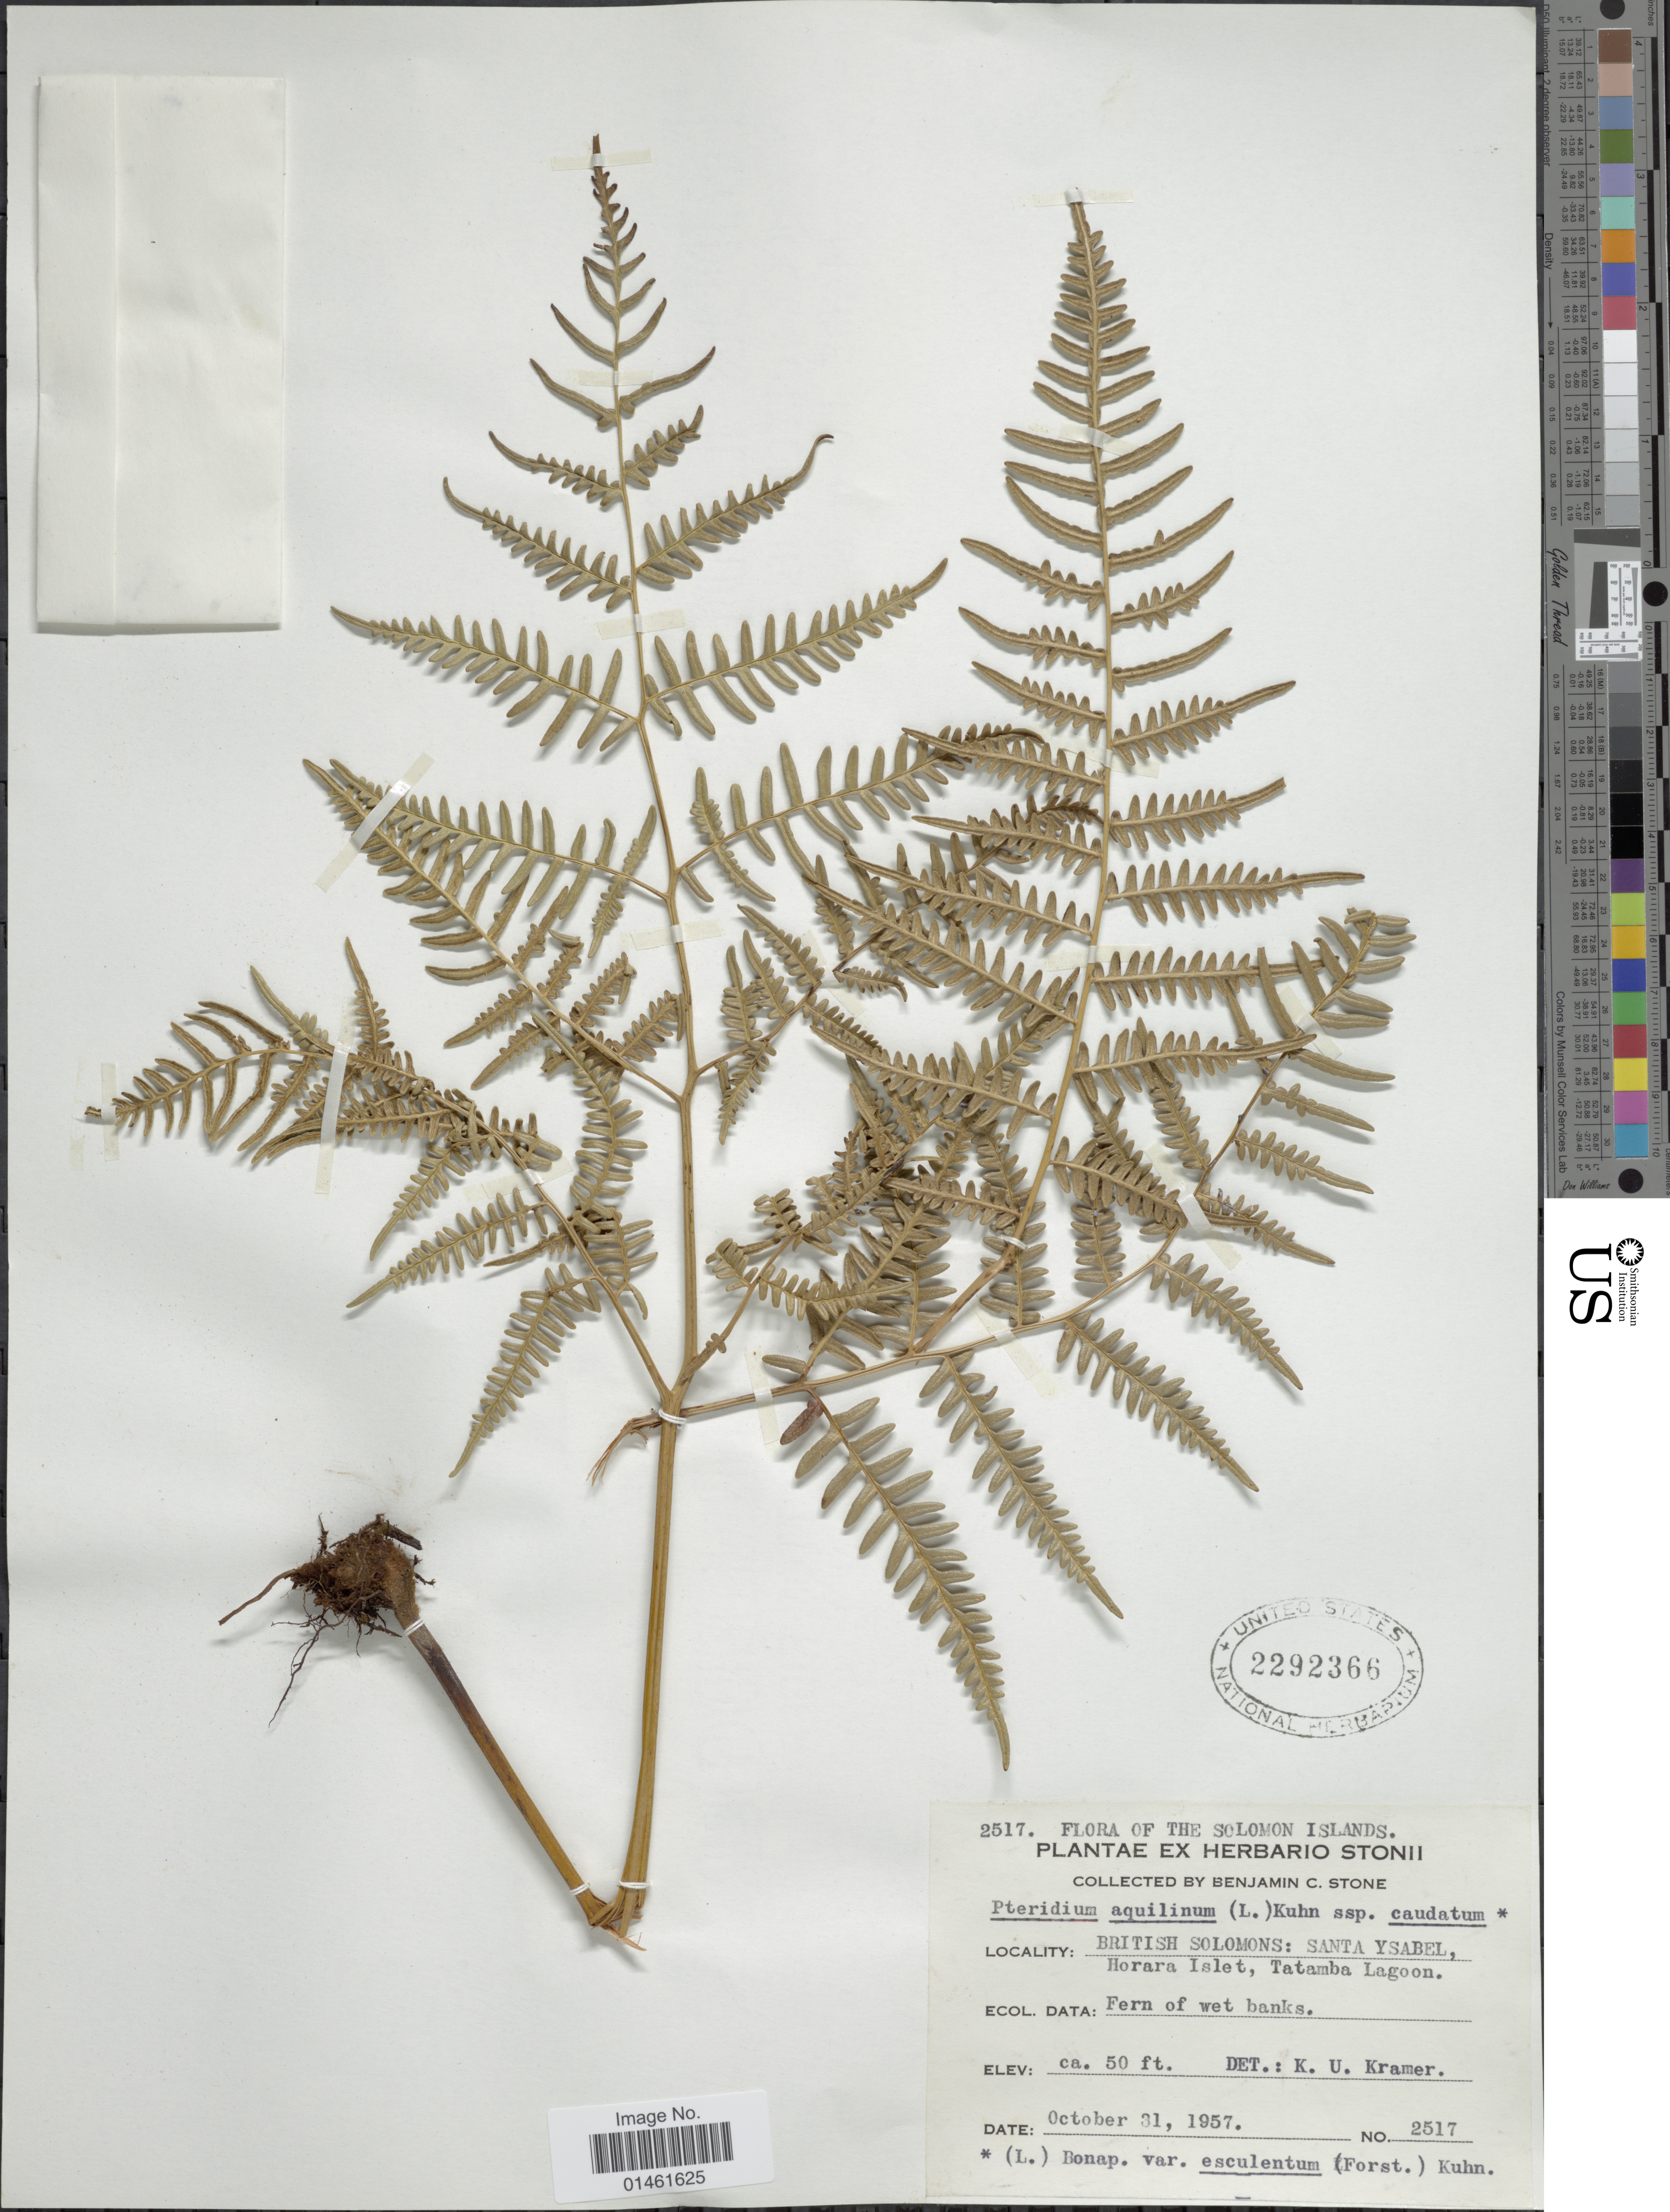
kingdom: Plantae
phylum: Tracheophyta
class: Polypodiopsida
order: Polypodiales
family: Dennstaedtiaceae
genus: Pteridium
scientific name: Pteridium esculentum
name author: (G. Forst.) Cockayne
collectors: B. C. Stone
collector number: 2517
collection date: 1957-10-31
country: Solomon Islands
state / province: Solomon Islands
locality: Solomon Islands, British Solomons: Santa Ysabel, Horara Islet, Tatamba Lagoon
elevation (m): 15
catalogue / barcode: US 2292366